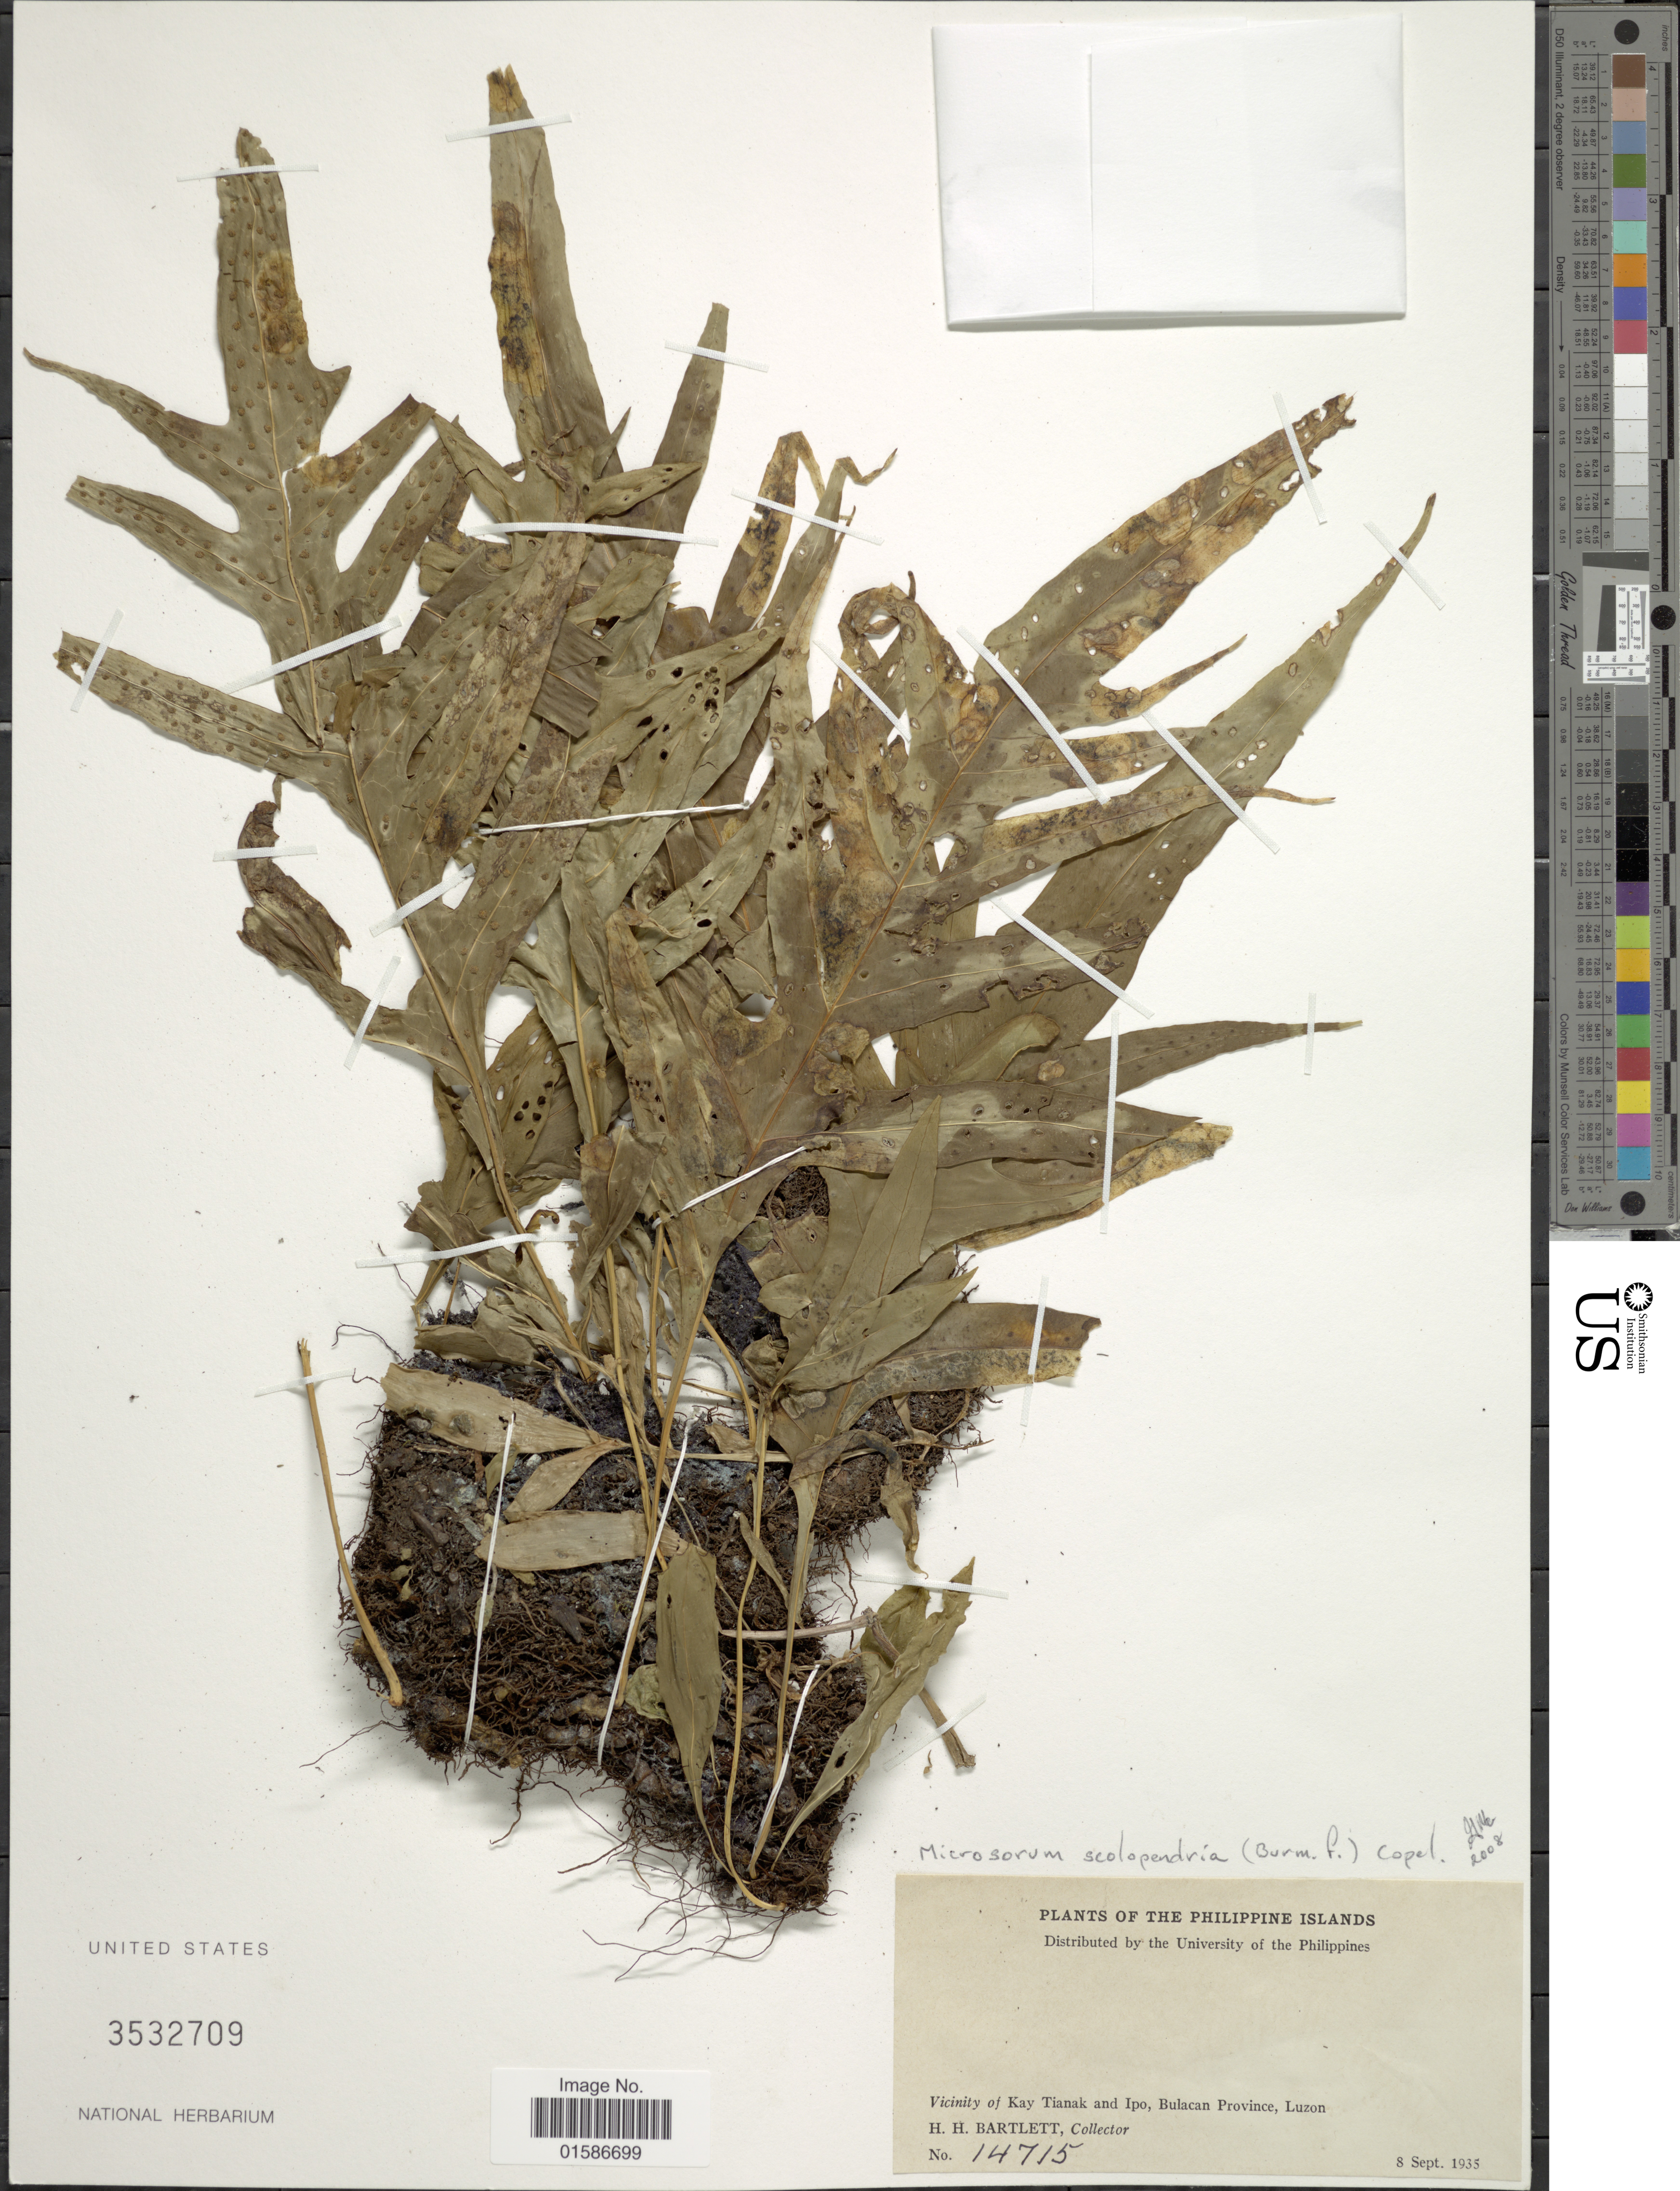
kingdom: Plantae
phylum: Tracheophyta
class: Polypodiopsida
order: Polypodiales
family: Polypodiaceae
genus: Microsorum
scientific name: Microsorum scolopendria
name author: (Burm. f.) Copel.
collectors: H. H. Bartlett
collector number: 14715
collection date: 1935-09-08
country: Philippines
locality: The Philippines Islands, Vicinity of Kay and Ipo, Bulacan Province, Luzon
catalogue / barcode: US 3532709